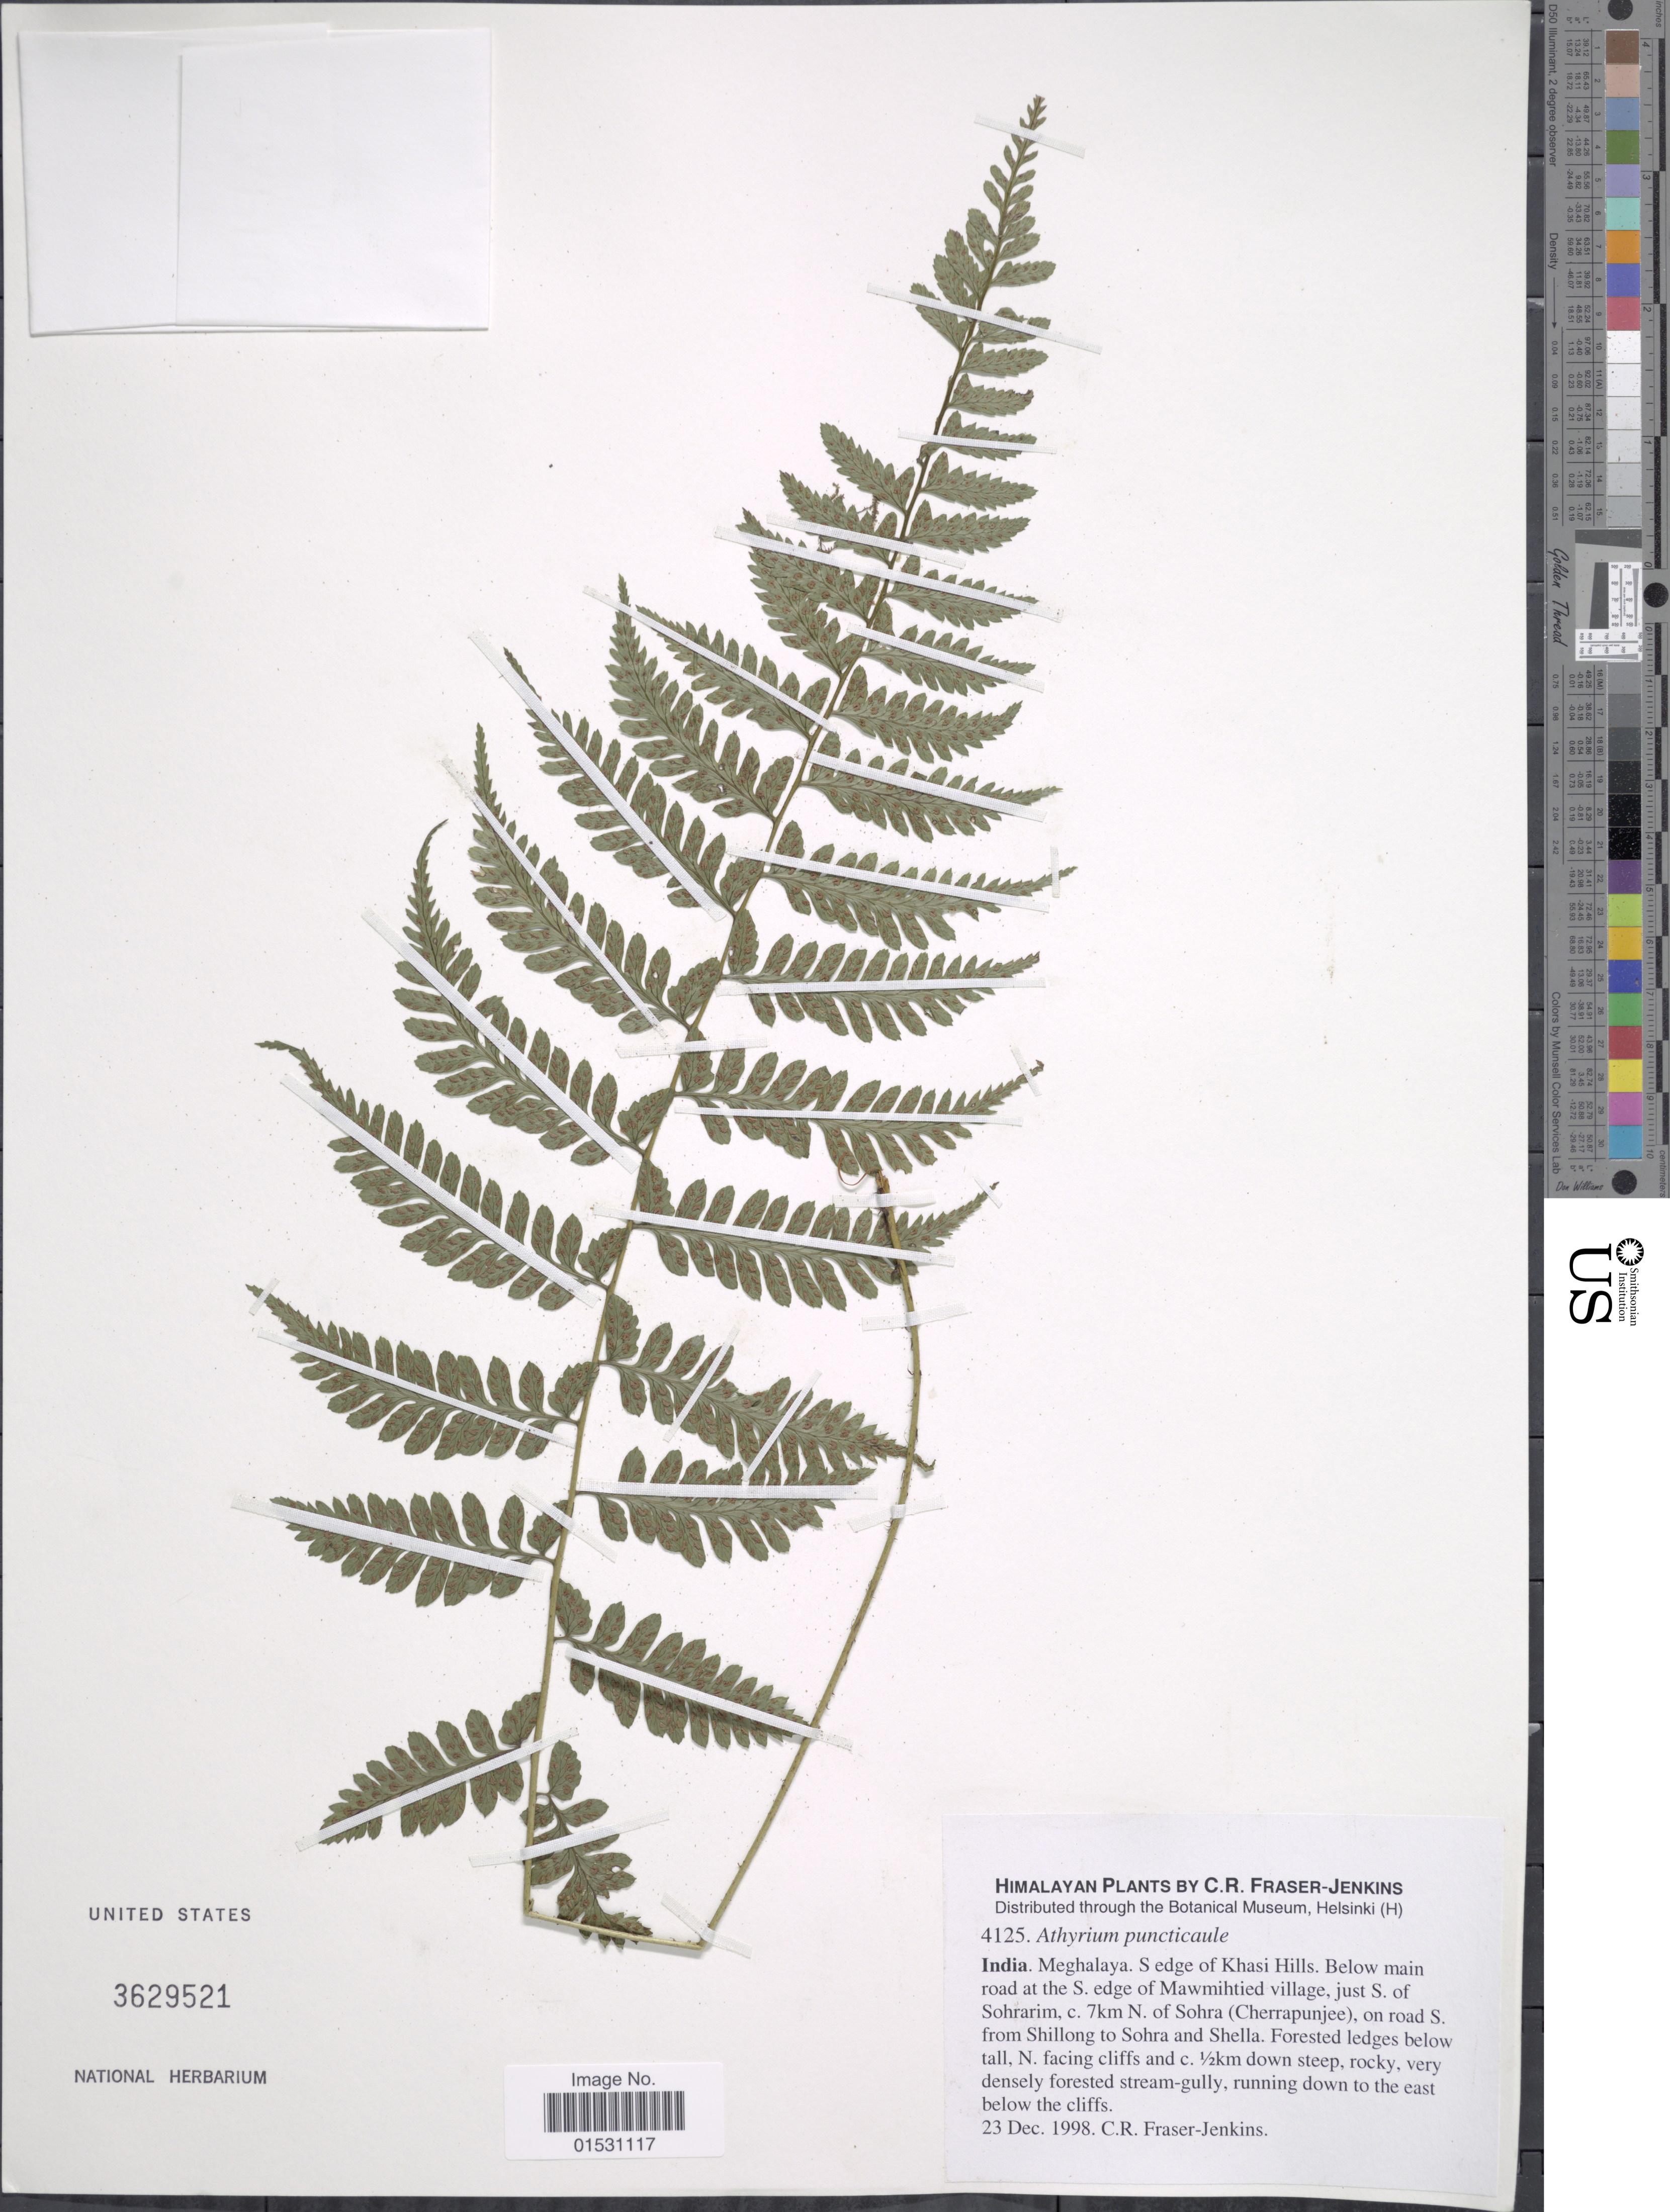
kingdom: Plantae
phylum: Tracheophyta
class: Polypodiopsida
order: Polypodiales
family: Athyriaceae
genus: Athyrium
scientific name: Athyrium puncticaule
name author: (Blume) T. Moore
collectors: C. R. Fraser-Jenkins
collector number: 4125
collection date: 1998-12-23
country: India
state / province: Meghalaya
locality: Meghalaya. S edge of Khasi Hills. Below main road at the S. edge of Mawmihtied village, just S. of Sohrarim, c. 7km N. of Sohra (Cherrapunjee), on road S. from Shillong to Sohra and Shella. N. facing cliffs and c. 1/2 km down steep, rocky, very densely forested stream-gully, running down to the east below the cliffs. Himalayan.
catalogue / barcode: US 3629521